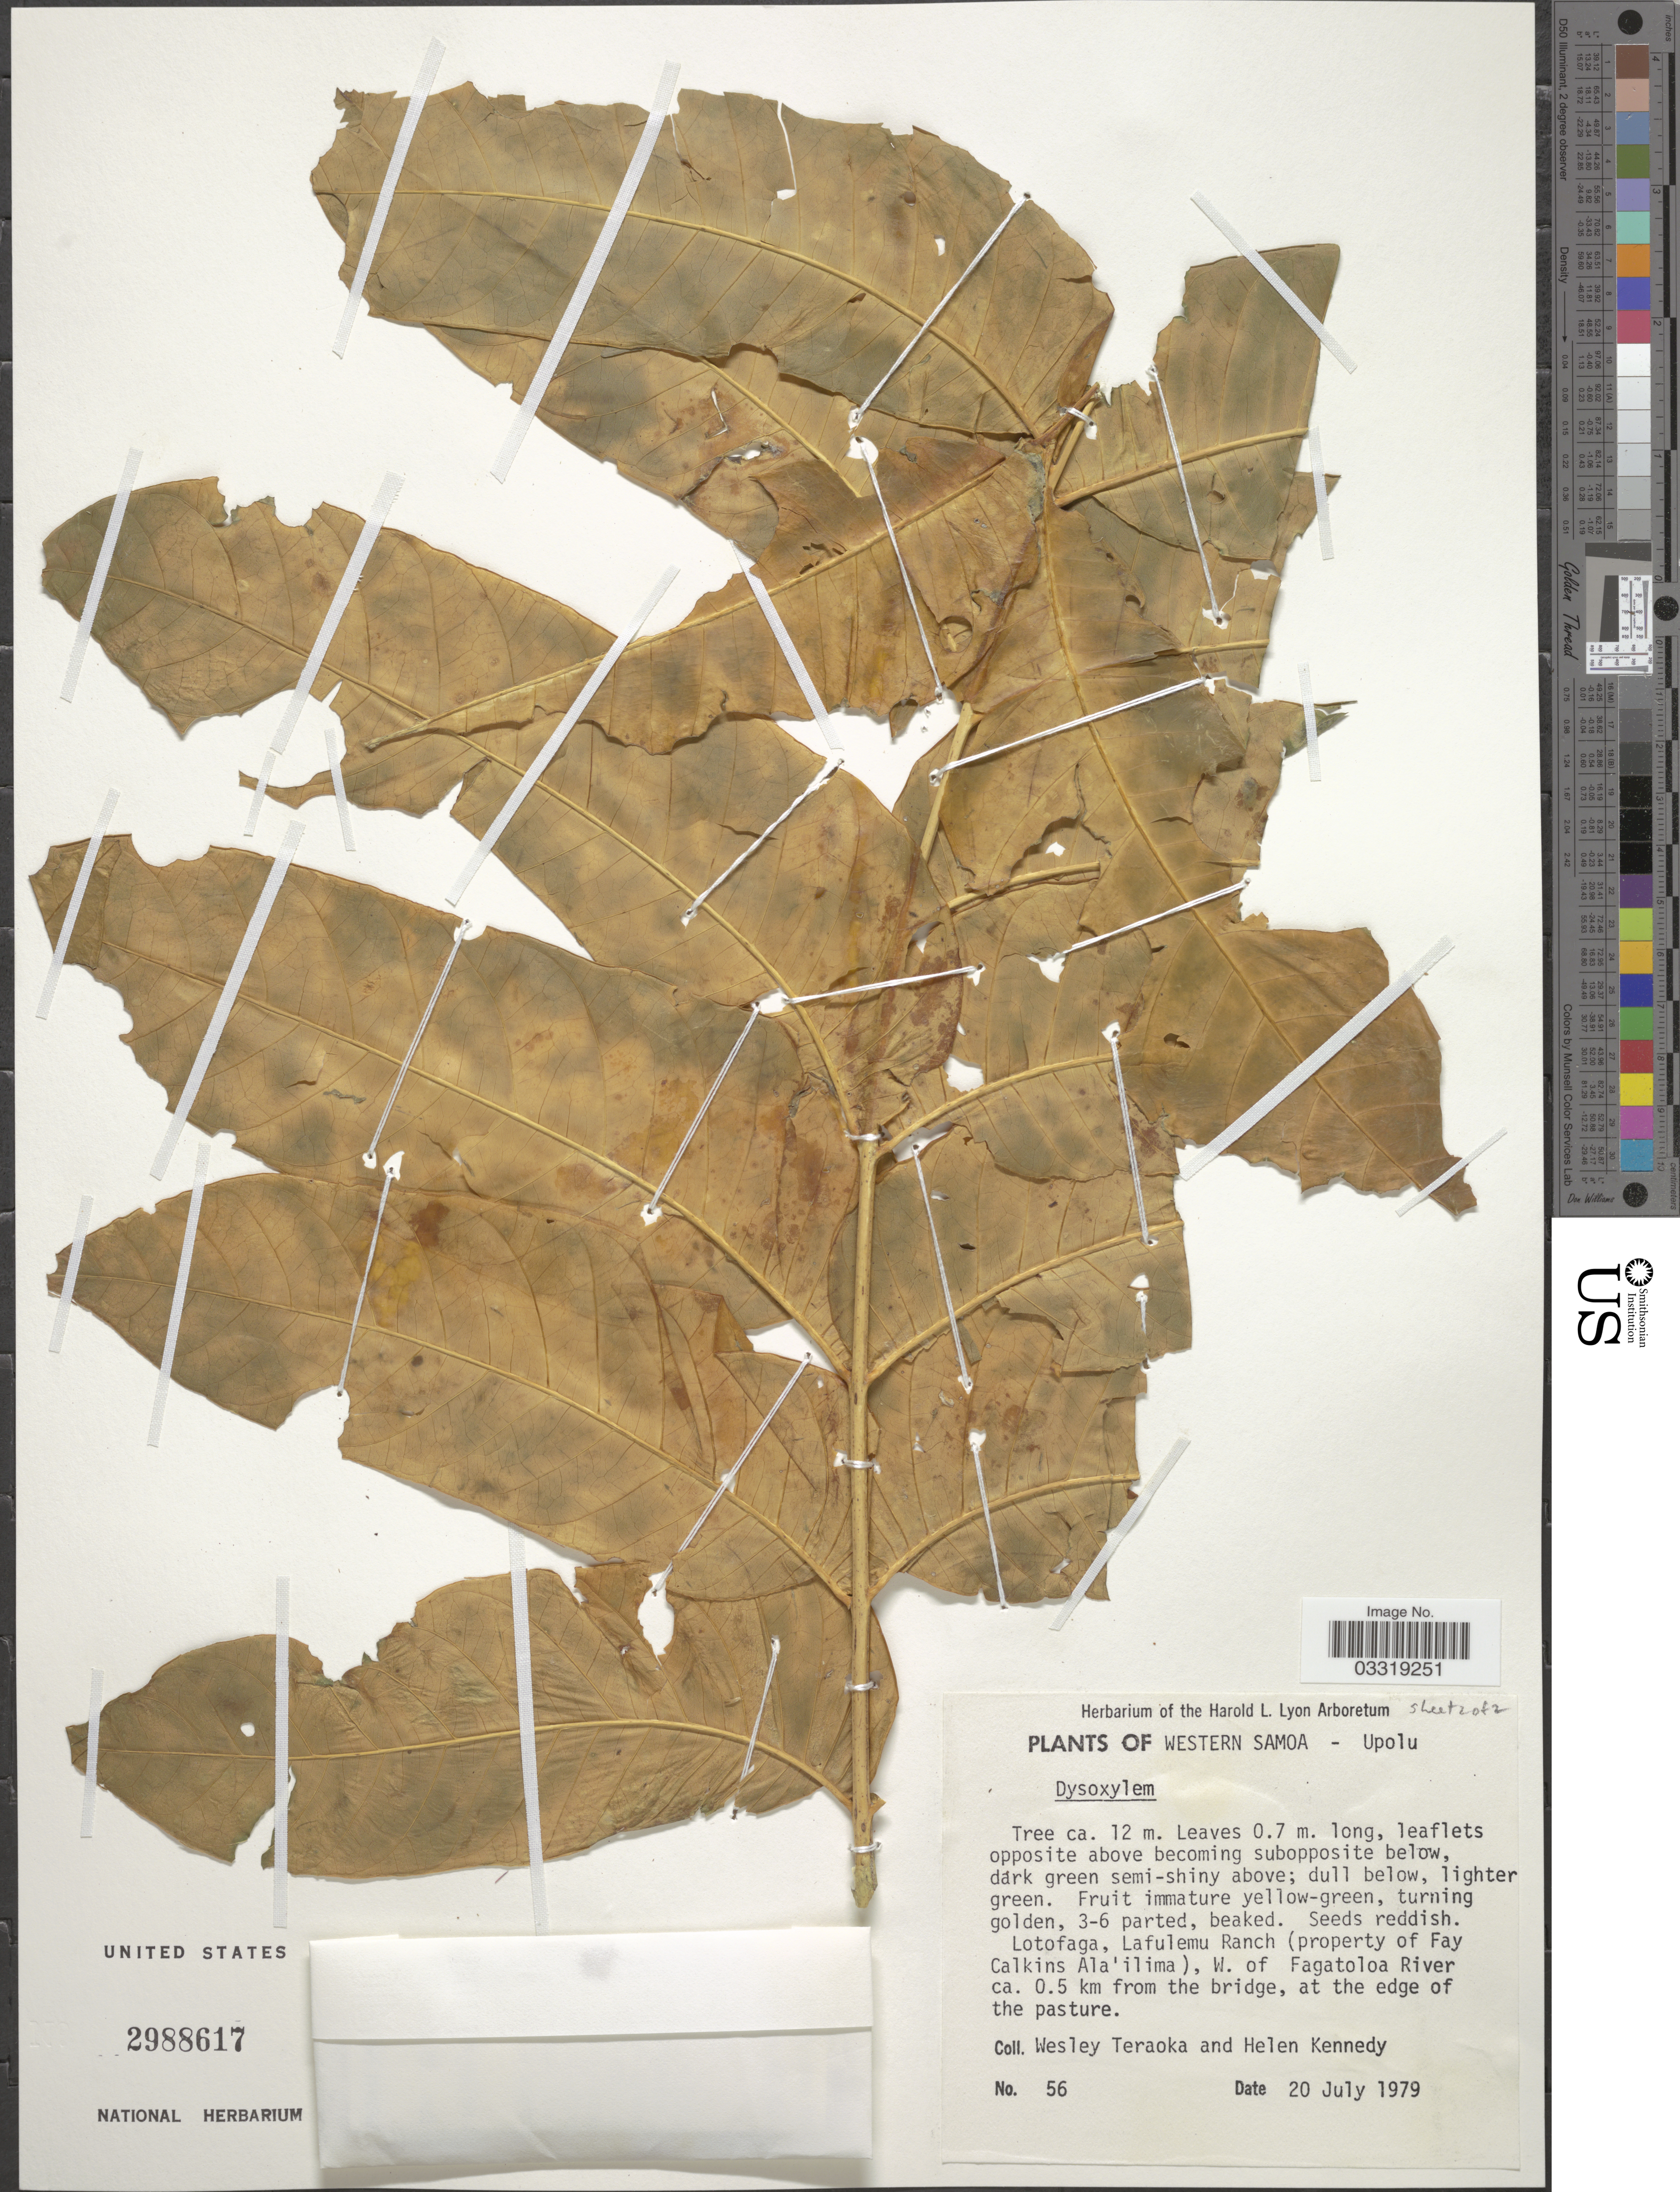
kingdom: Plantae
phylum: Tracheophyta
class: Magnoliopsida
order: Sapindales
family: Meliaceae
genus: Didymocheton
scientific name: Didymocheton gaudichaudianus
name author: A. Juss.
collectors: W. Teraoka & H. Kennedy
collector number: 56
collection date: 1979-07-20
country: Samoa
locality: Lotofaga, Lafulemu Ranch (property of Fay Calkins Ala 'ilima), W. of Fagatoloa River ca. 0.5 km from the bridge, at the edge of the pasture.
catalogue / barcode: US 2988617